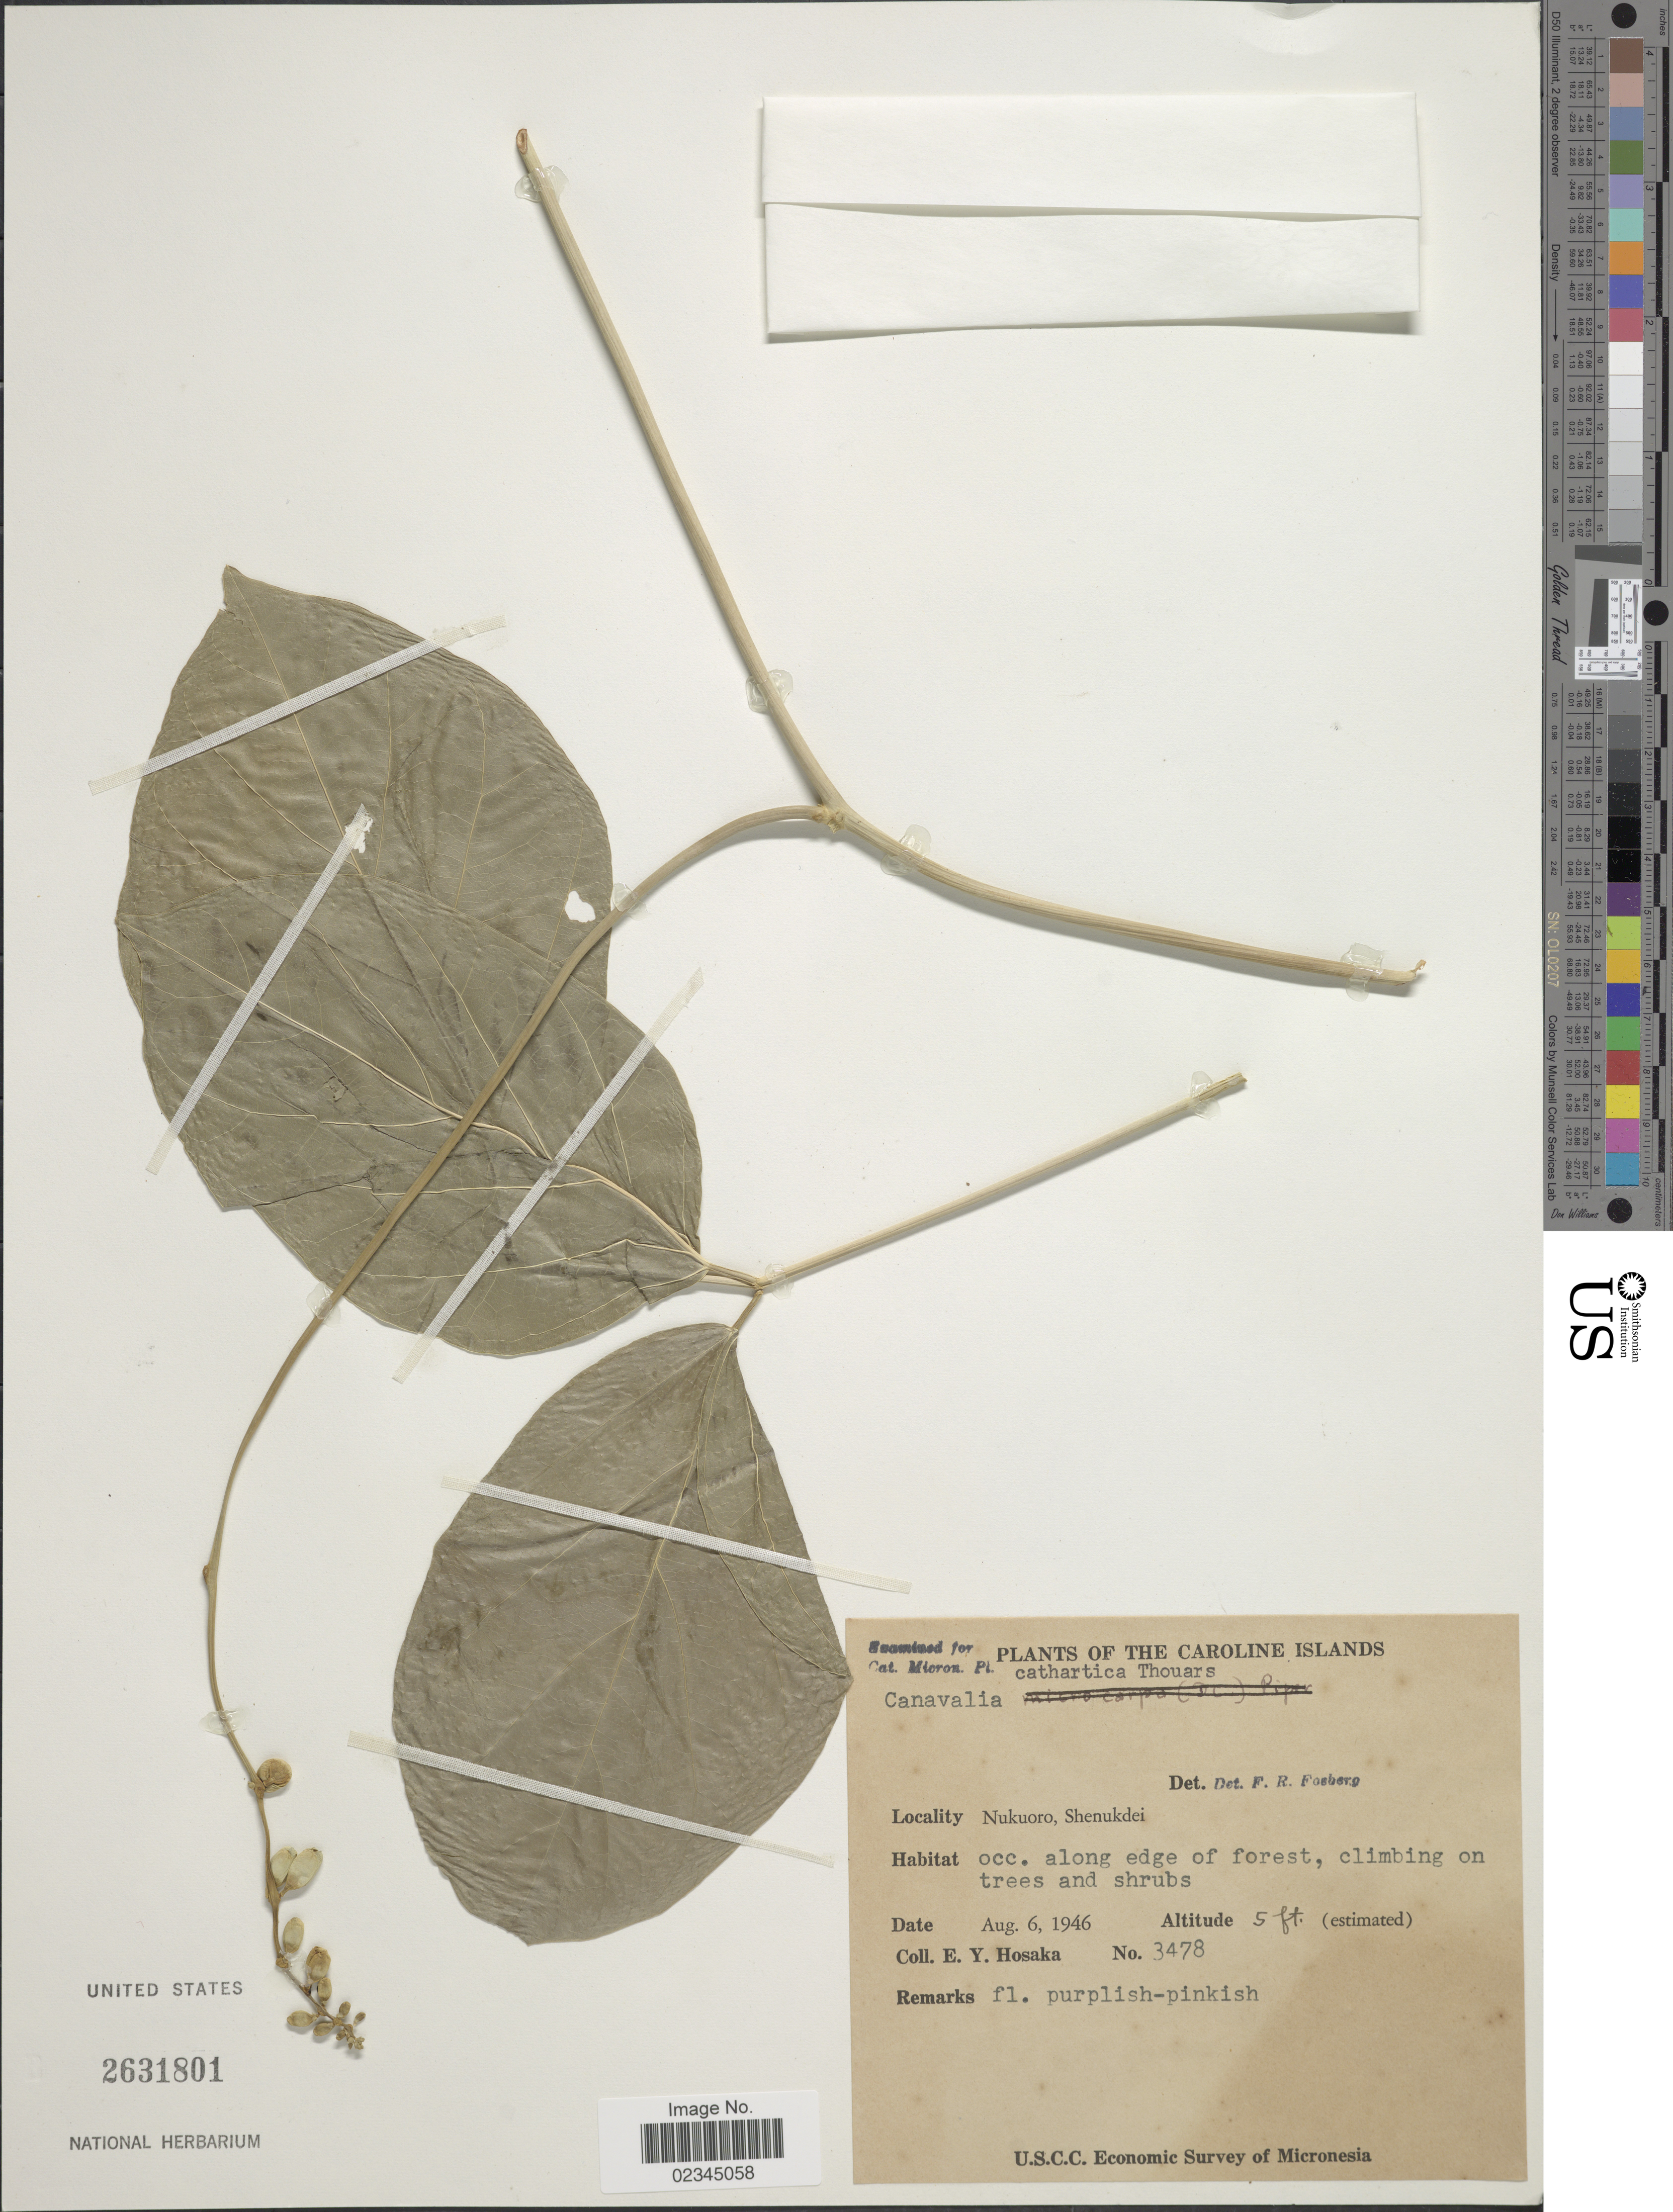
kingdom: Plantae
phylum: Tracheophyta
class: Magnoliopsida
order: Fabales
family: Fabaceae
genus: Canavalia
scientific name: Canavalia cathartica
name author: Thouars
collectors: E. Y. Hosaka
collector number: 3478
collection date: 1946-08-06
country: Micronesia, Federated States of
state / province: Pohnpei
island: Nukuoro Atoll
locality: Caroline Islands, Nukuoro Shenukdei, occ.along edge of forest.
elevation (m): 2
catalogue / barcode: US 2631801